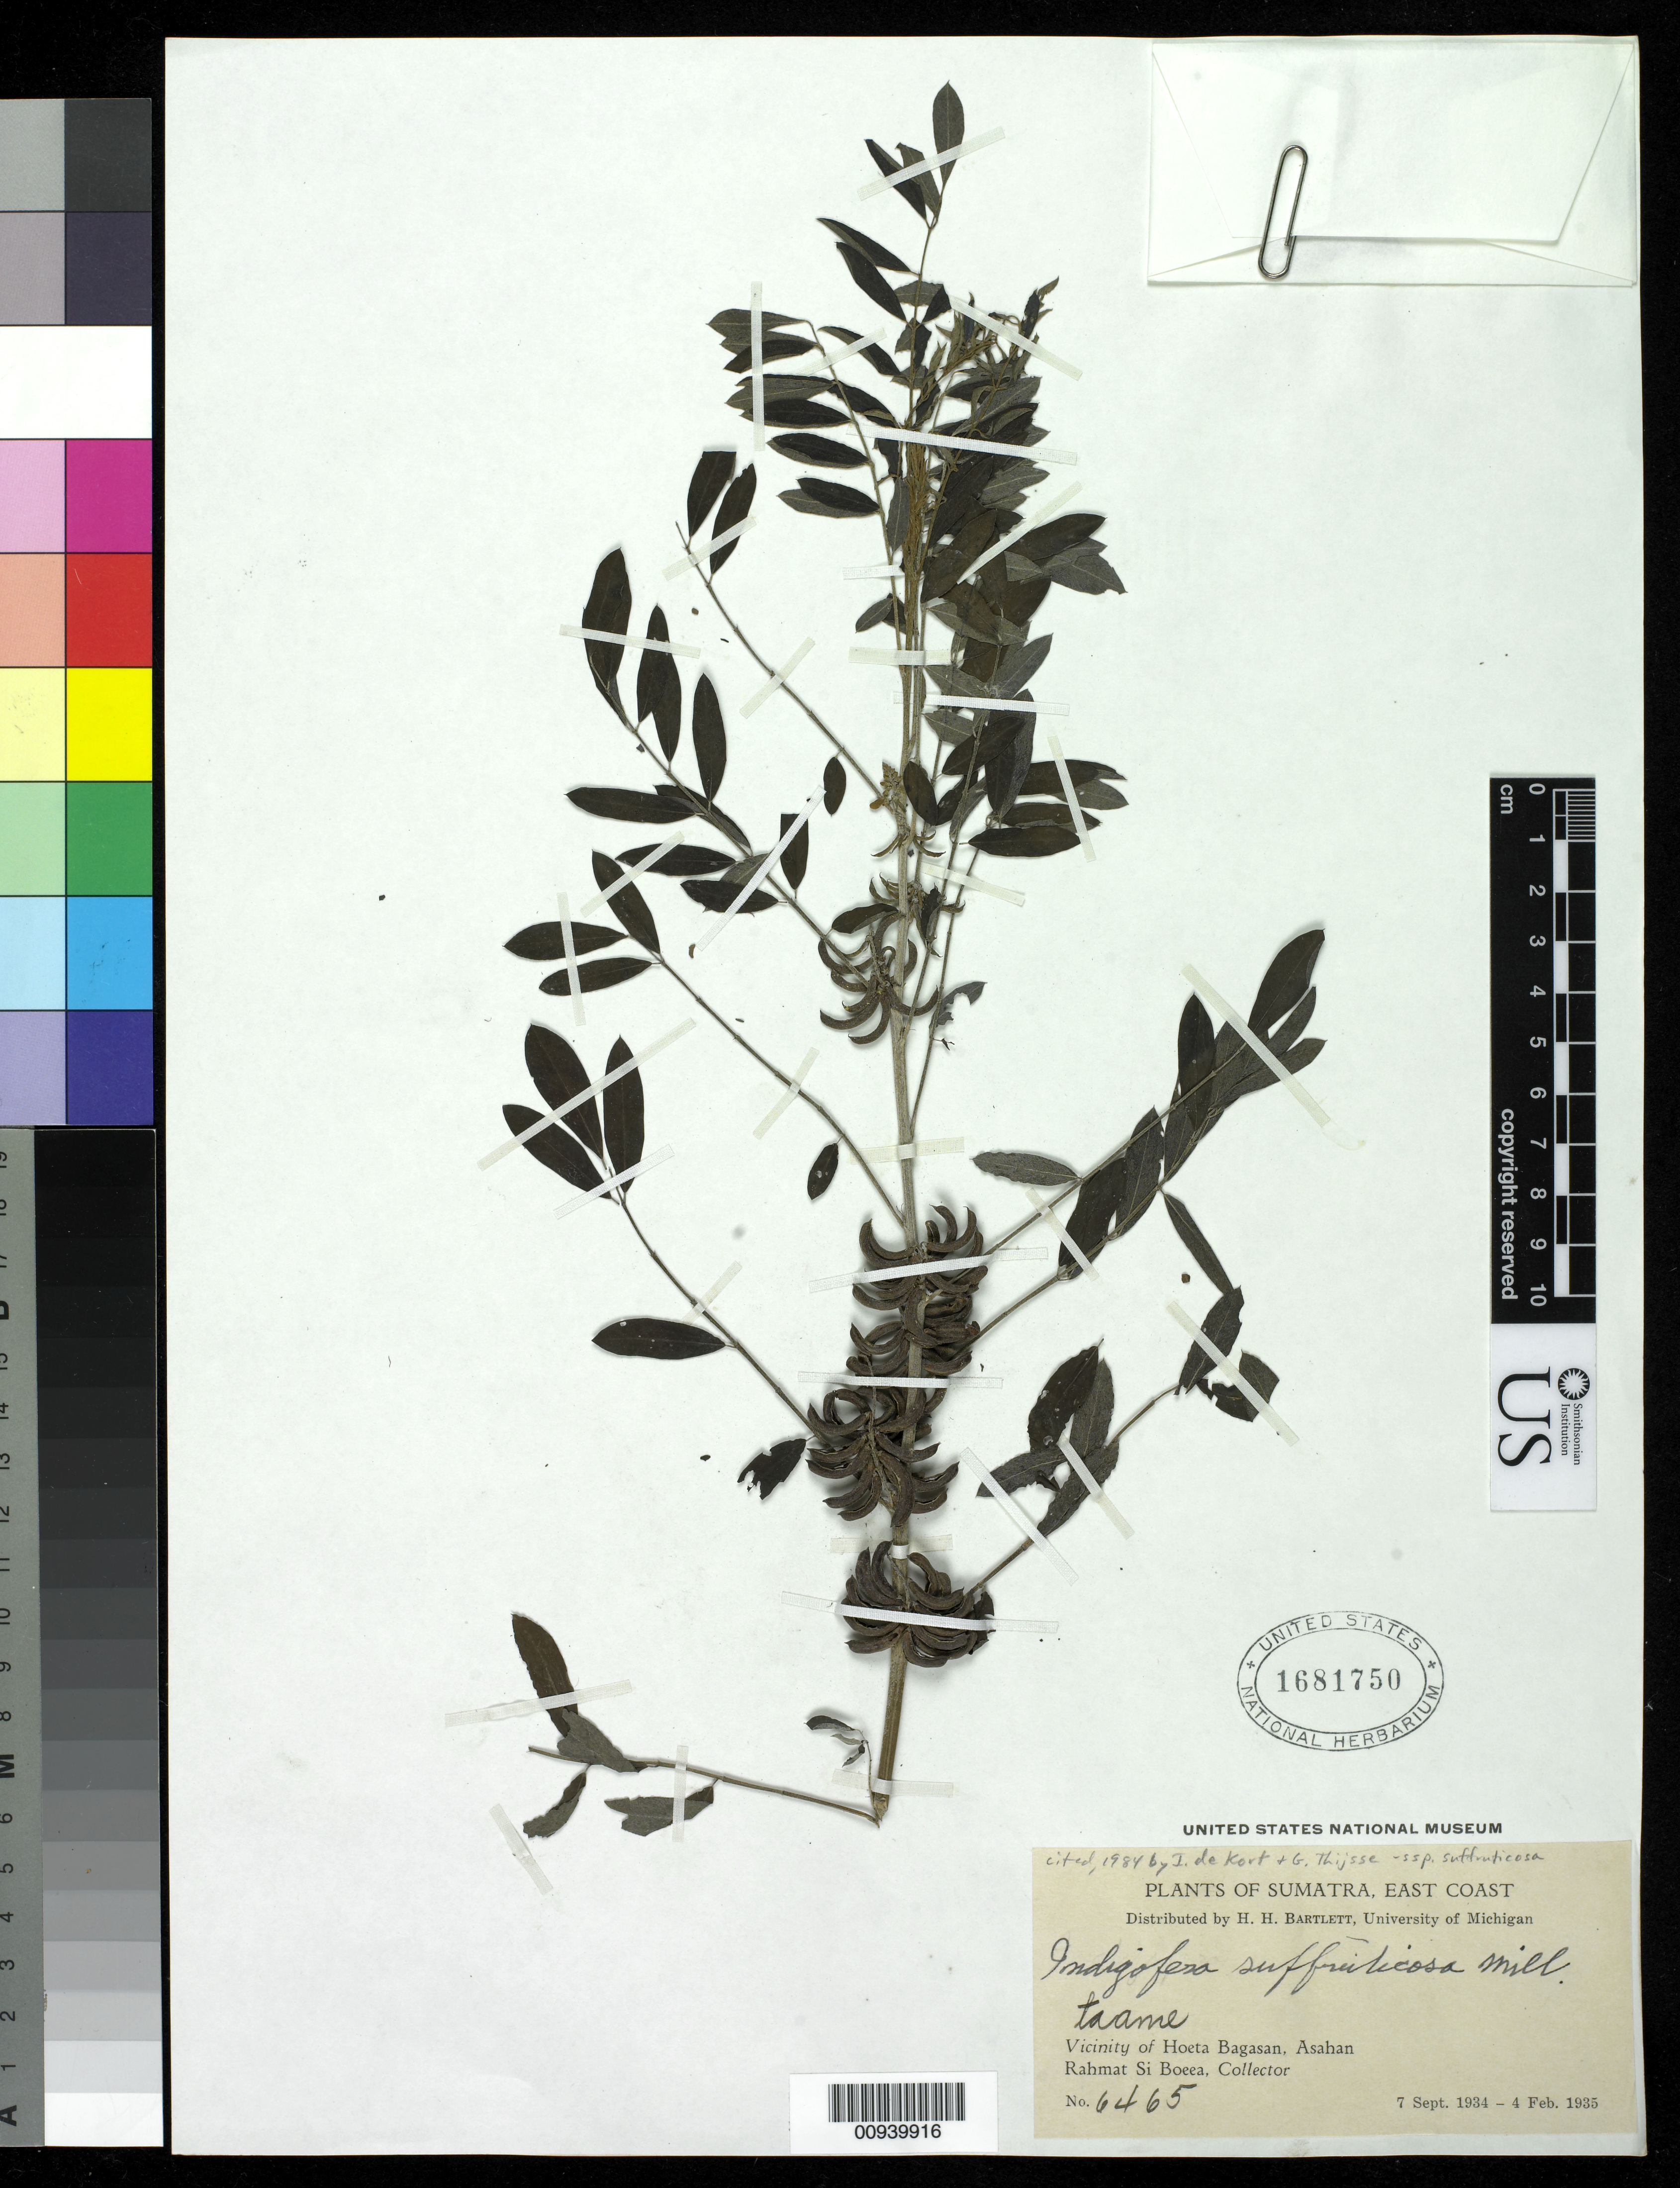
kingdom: Plantae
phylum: Tracheophyta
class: Magnoliopsida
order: Fabales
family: Fabaceae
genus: Indigofera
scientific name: Indigofera suffruticosa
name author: Mill.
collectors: Rahmat Si Boeea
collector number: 6465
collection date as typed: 07 Sep 1934 to 04 Feb 1935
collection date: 1934-09-07/1935-02-04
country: Indonesia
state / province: Sumatra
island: Sumatra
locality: East Coast, Vacinity of Hoeta Bagasan, Asahan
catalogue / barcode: US 1681750